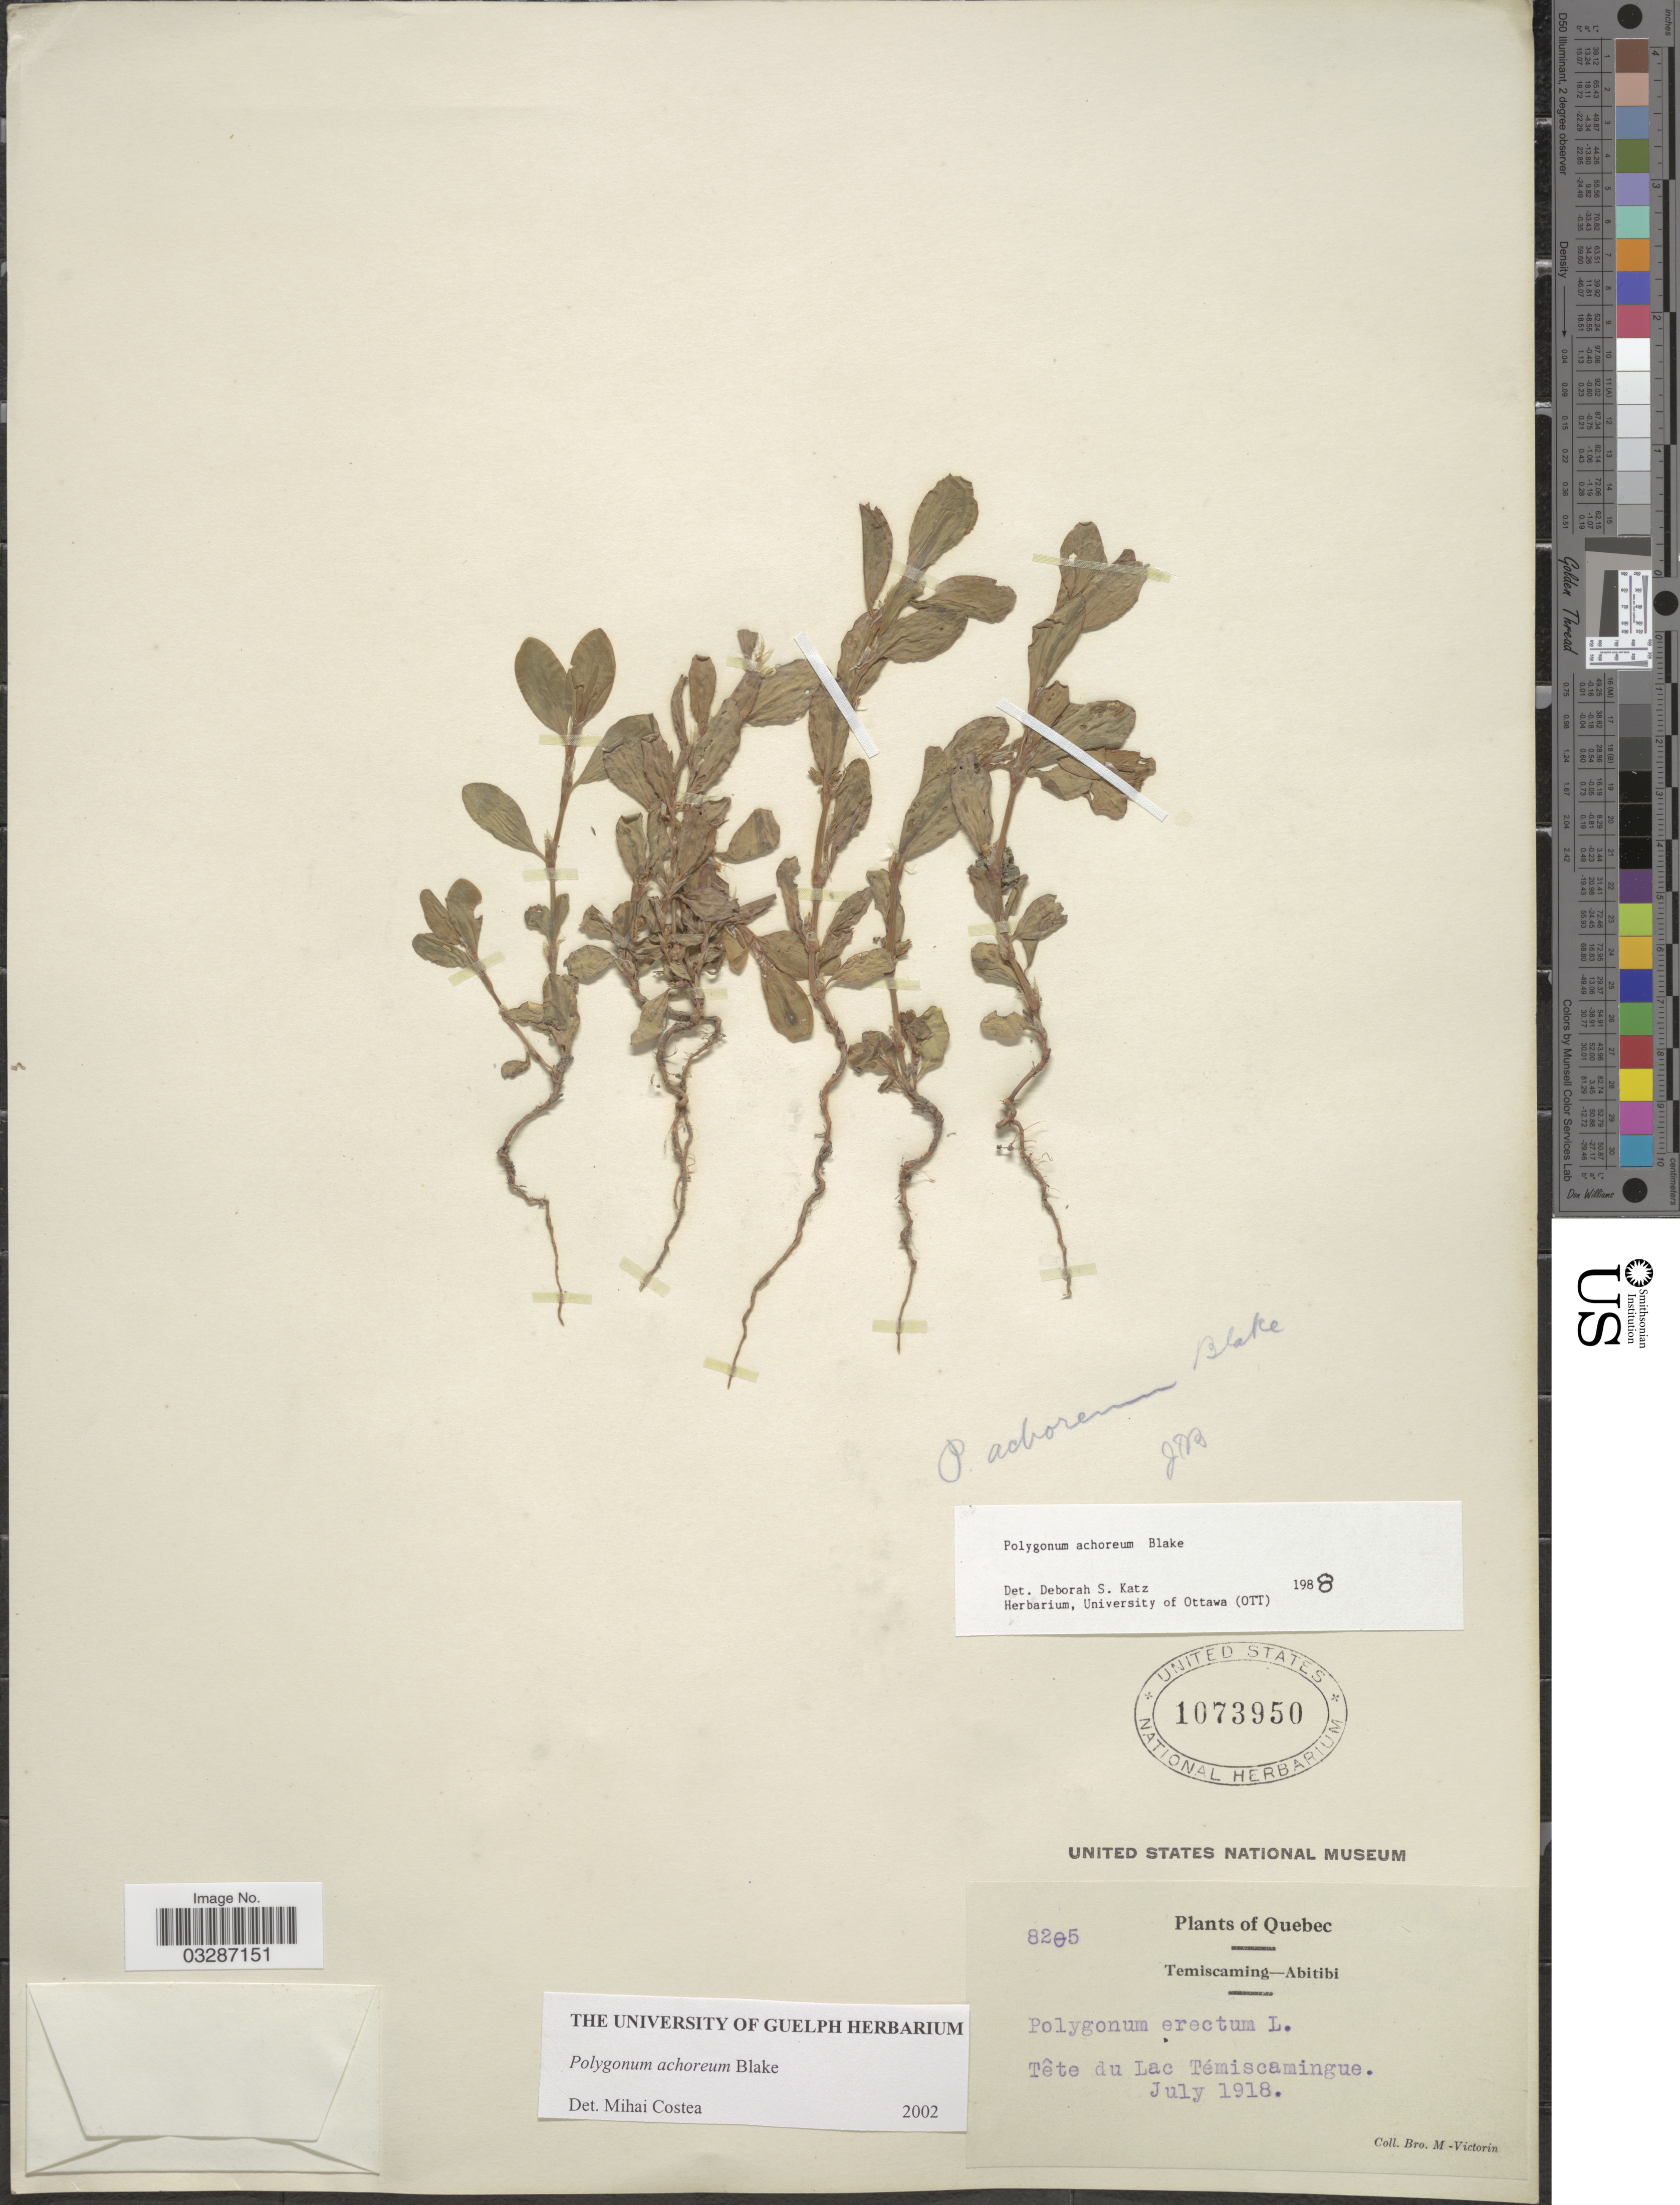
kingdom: Plantae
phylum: Tracheophyta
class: Magnoliopsida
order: Caryophyllales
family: Polygonaceae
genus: Polygonum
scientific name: Polygonum achoreum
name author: S.F. Blake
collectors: Fr. Marie-Victorin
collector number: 8205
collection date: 1918-07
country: Canada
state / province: Quebec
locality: Tête du Lac Témiscamingue.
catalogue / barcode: US 1073950